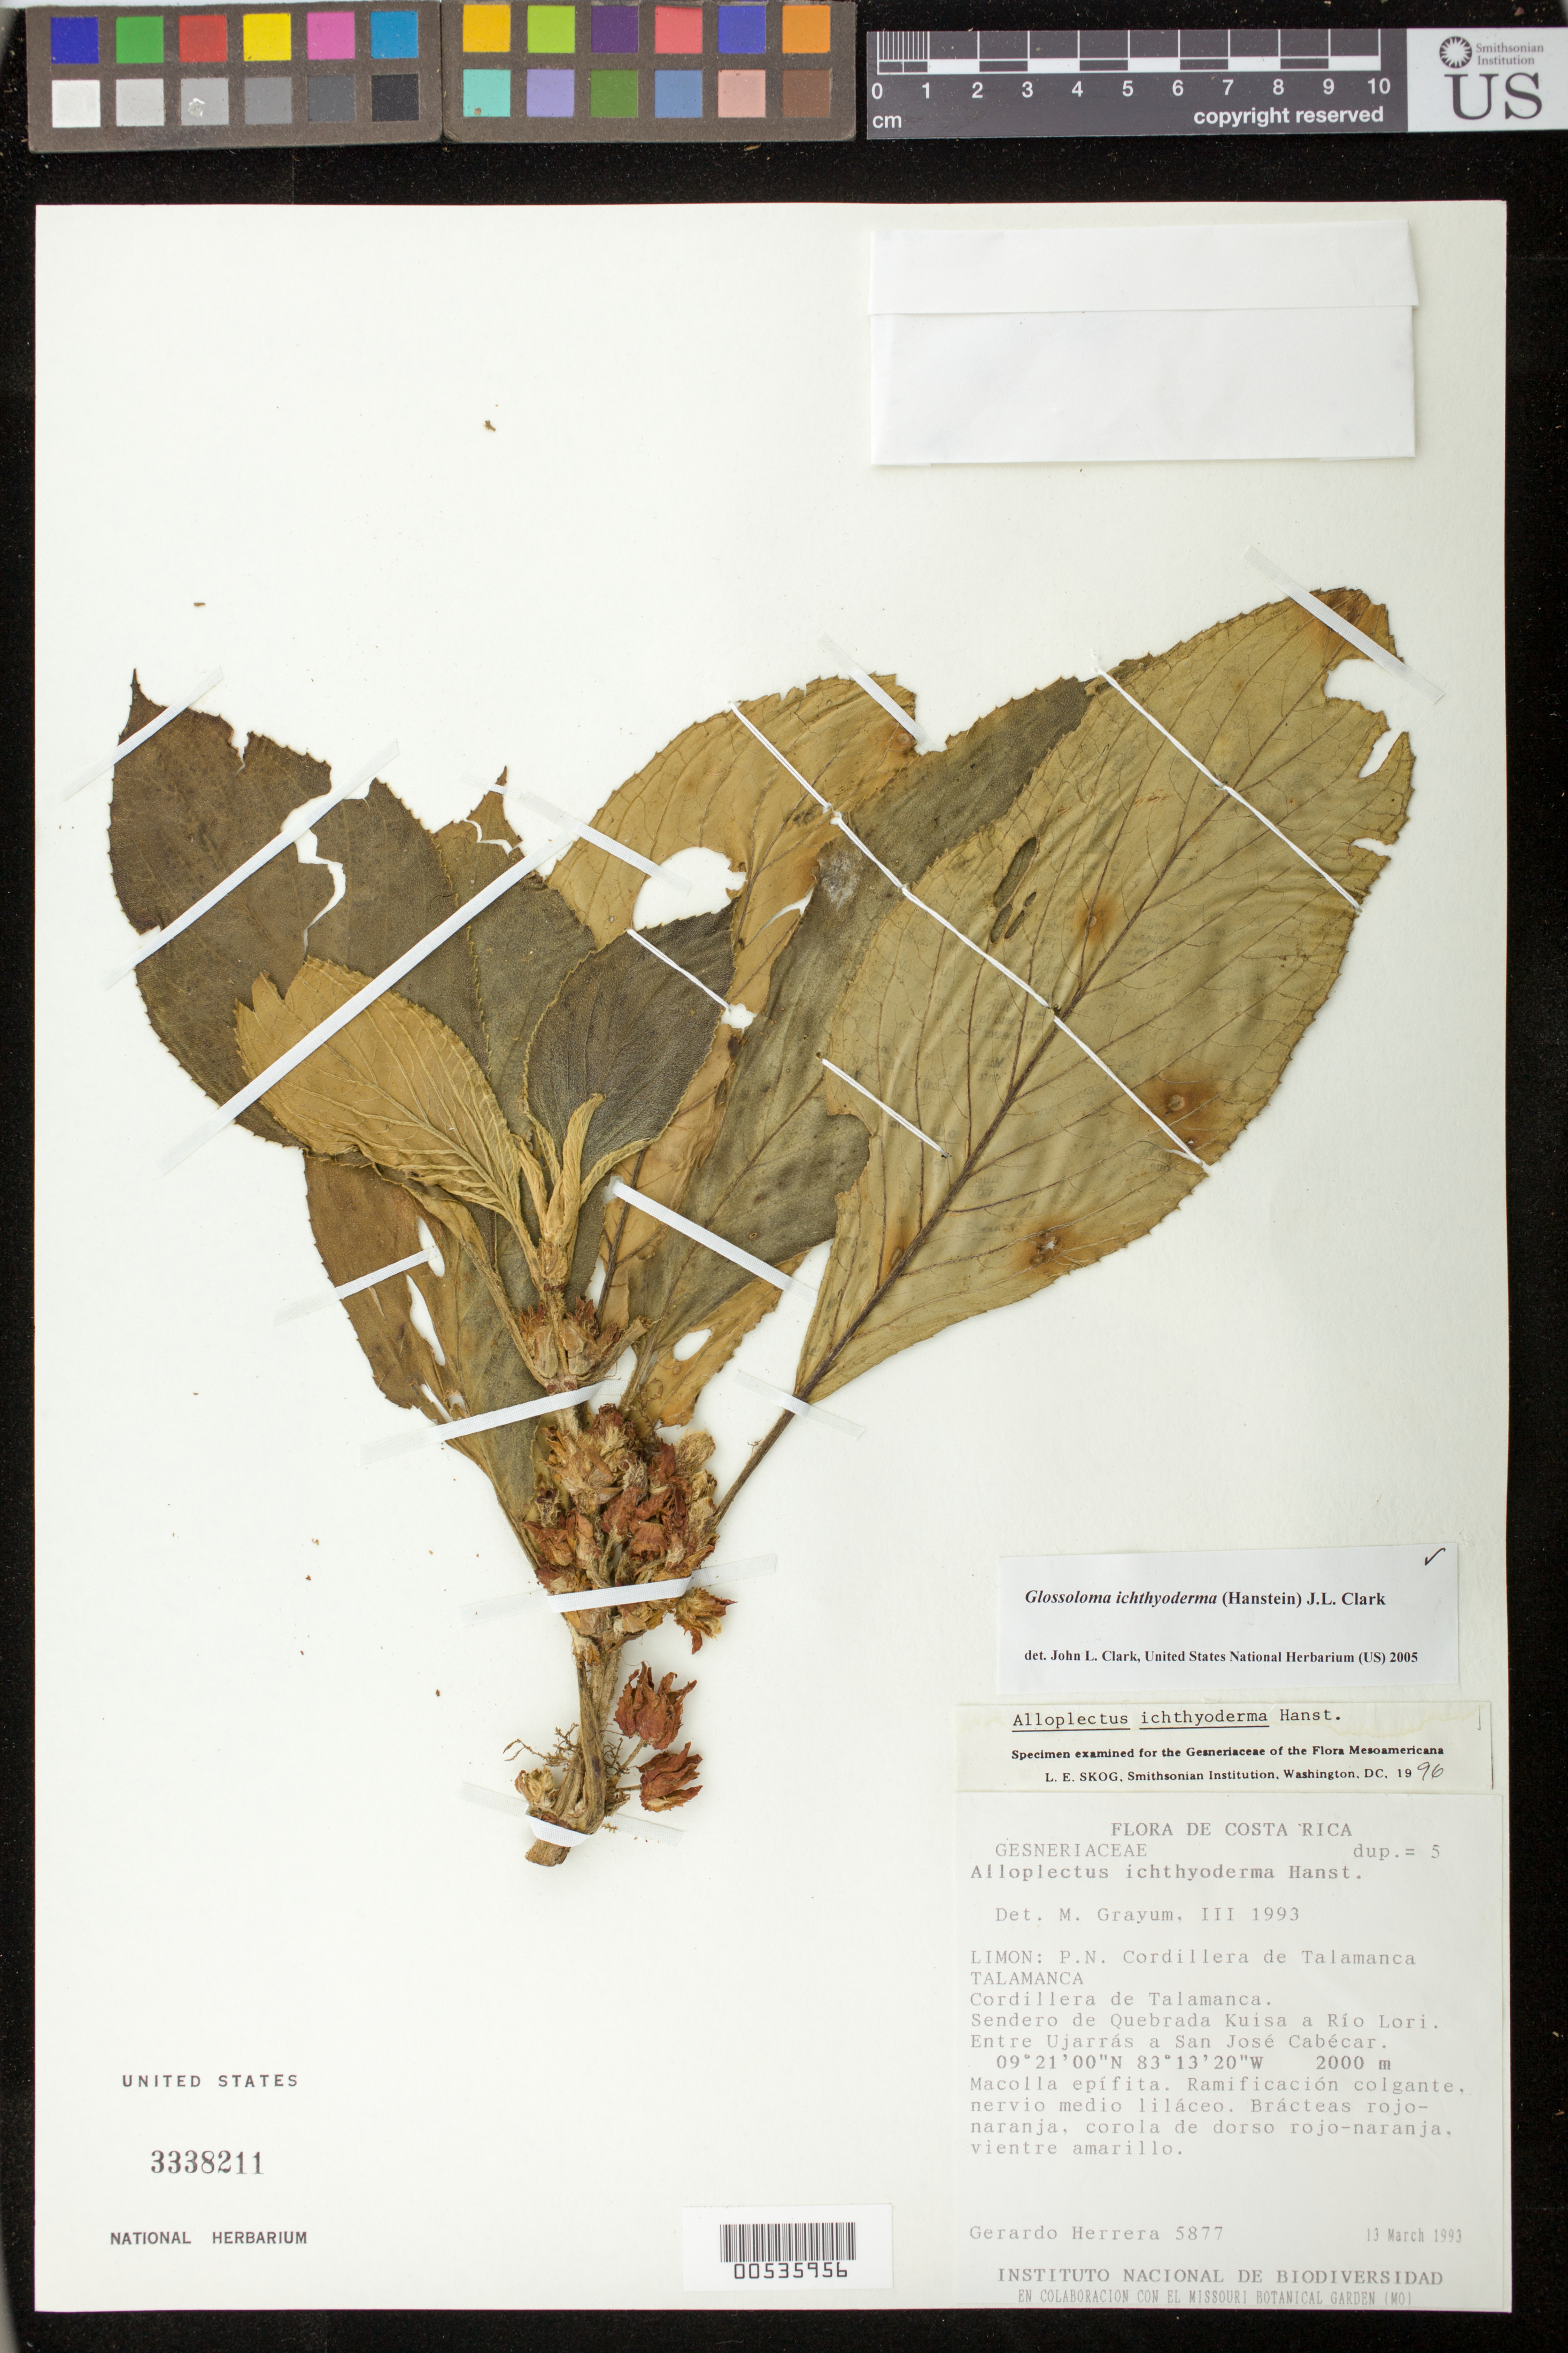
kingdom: Plantae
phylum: Tracheophyta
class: Magnoliopsida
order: Lamiales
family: Gesneriaceae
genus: Glossoloma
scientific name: Glossoloma ichthyoderma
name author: (Hanst.) J.L. Clark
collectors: G. Herrera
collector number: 5877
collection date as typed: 13 Mar 1993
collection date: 1993-03-13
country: Costa Rica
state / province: Limón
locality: Talamanca, Cordillera de Talamanca, P.N. Cordillera de Talamanca, sendero de Quebrada Kuisa a Río Lori, entre Ujarrás a San José Cabécar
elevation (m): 2000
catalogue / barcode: US 3338211